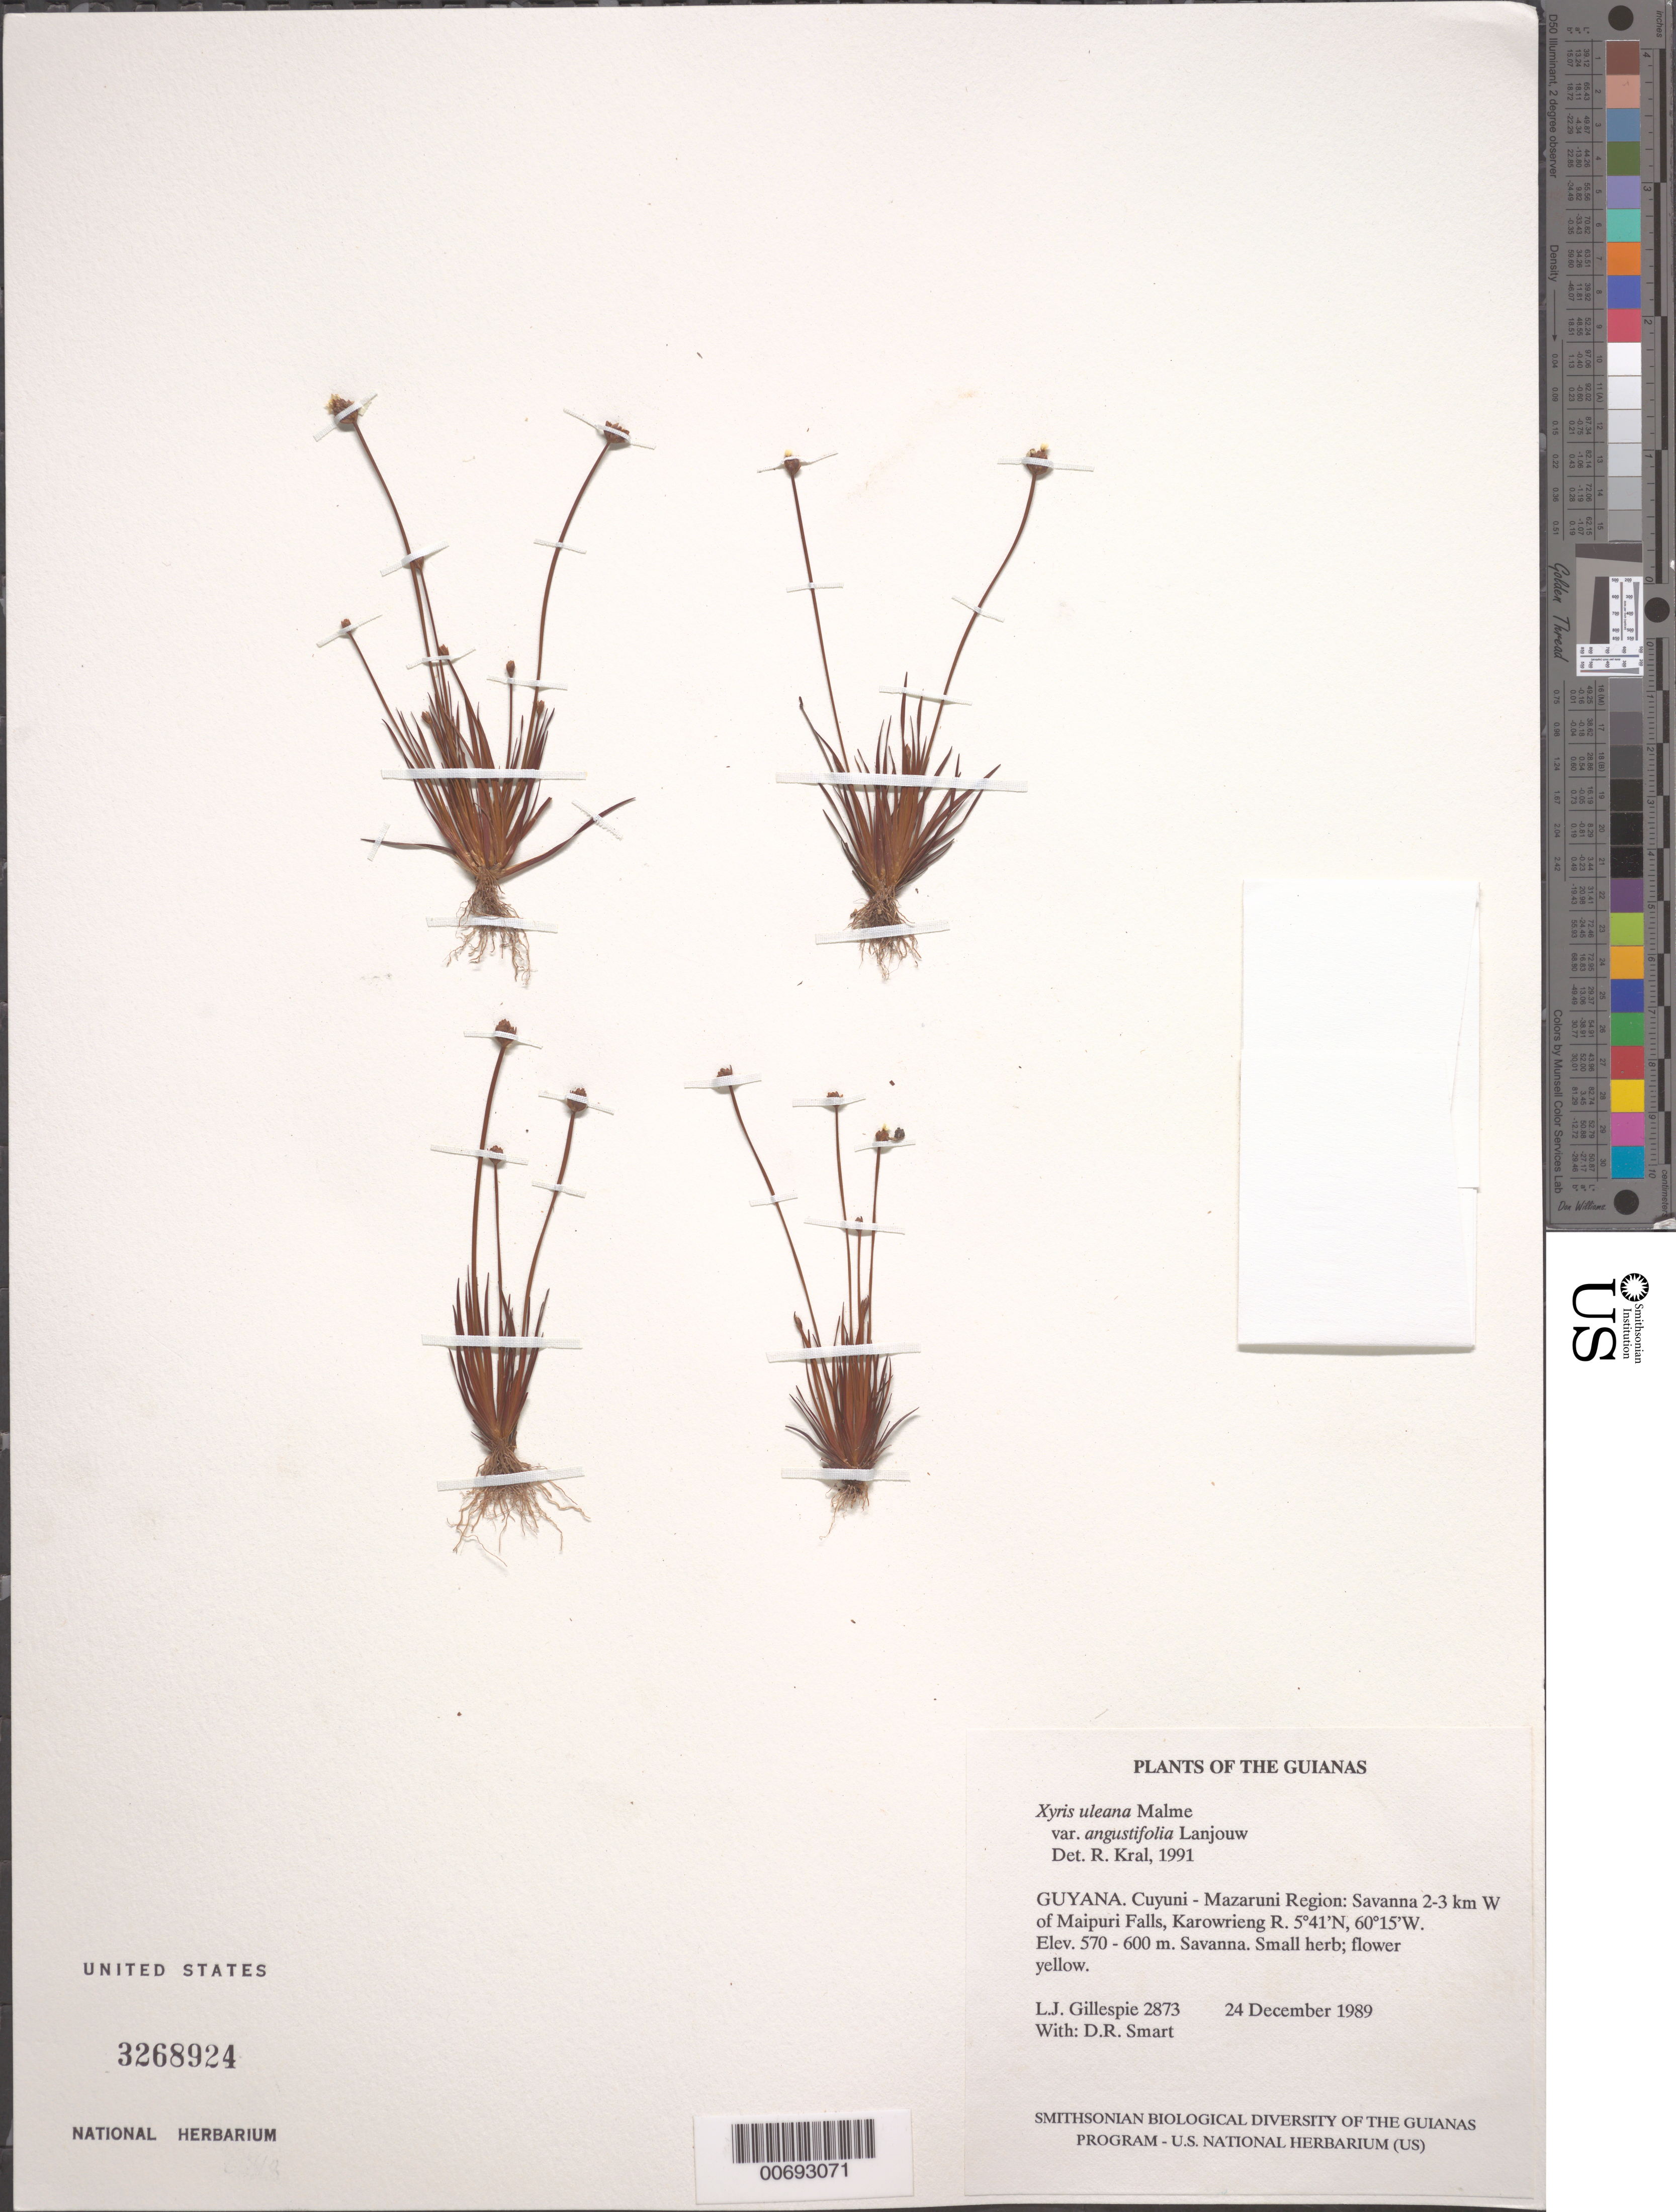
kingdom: Plantae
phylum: Tracheophyta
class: Liliopsida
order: Poales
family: Xyridaceae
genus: Xyris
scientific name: Xyris uleana var. angustifolia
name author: Lanj.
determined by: Kral, Robert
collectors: L. J. Gillespie & D. R. Smart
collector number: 2873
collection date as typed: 24 December 1989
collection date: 1989-12-24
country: Guyana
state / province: Cuyuni-Mazaruni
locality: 2-3 km W of Maipuri Falls, Karowrieng R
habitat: Savanna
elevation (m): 570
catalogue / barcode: US 3268924